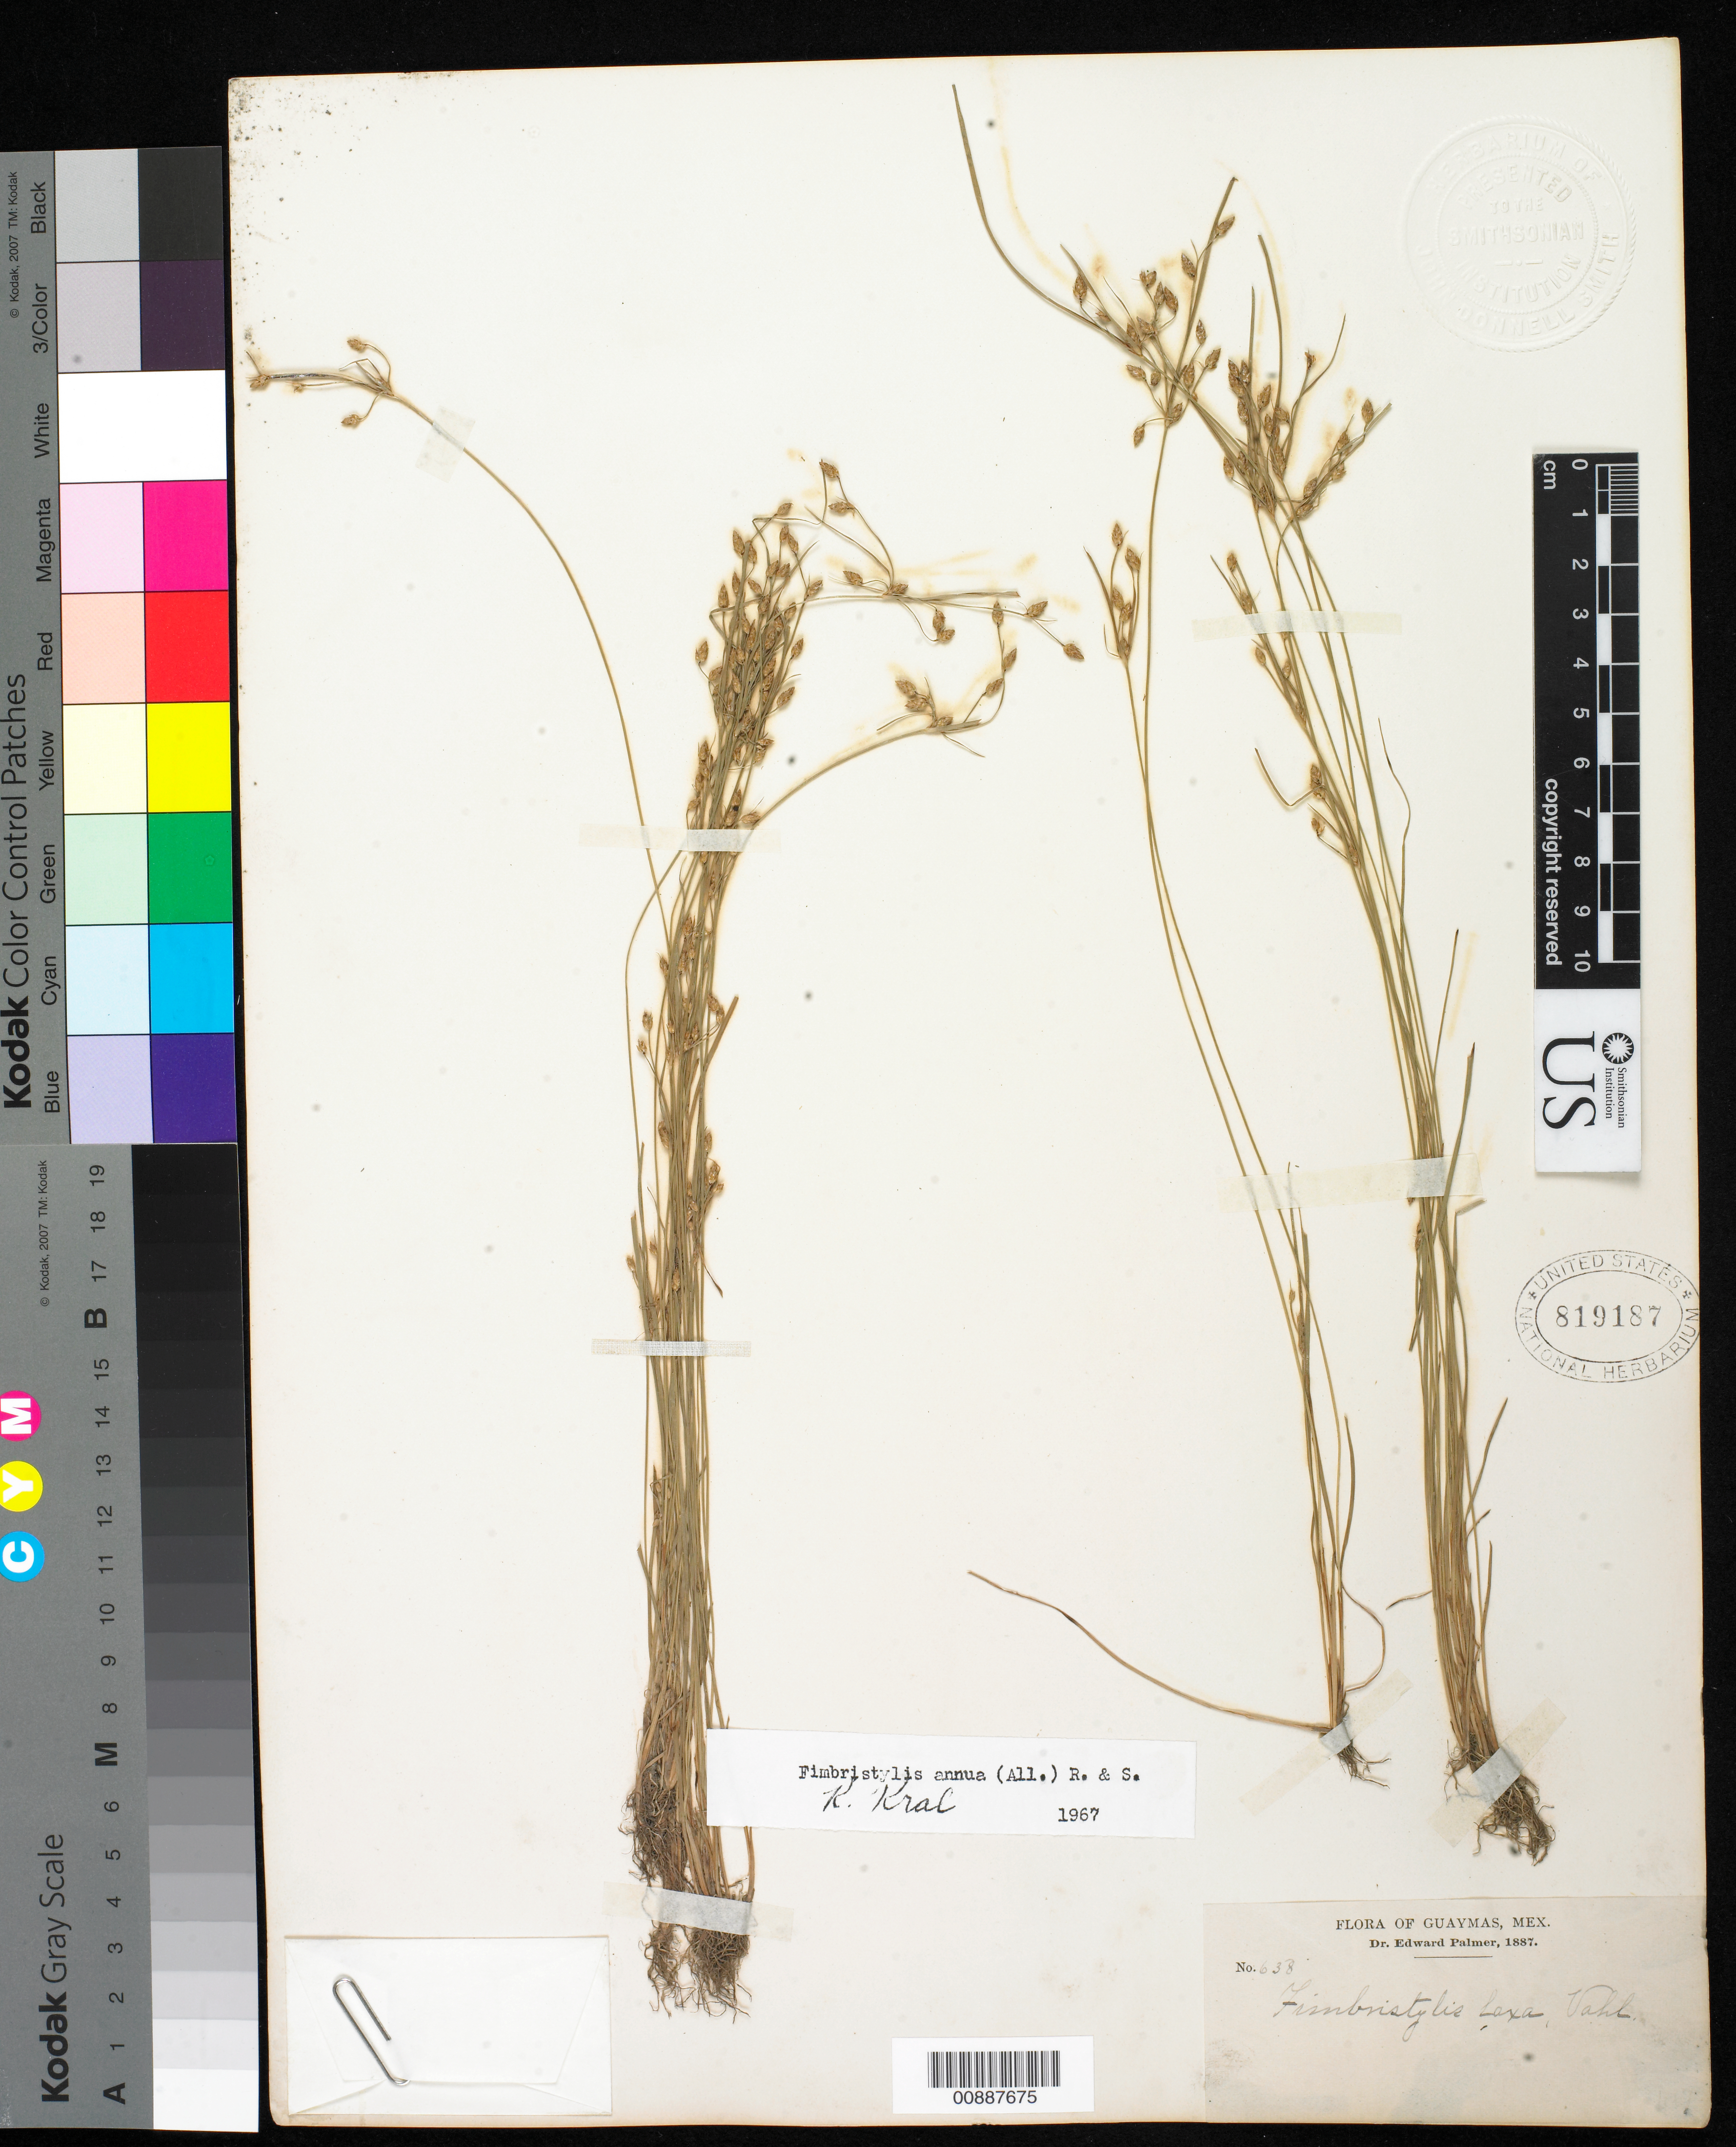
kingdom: Plantae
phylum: Tracheophyta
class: Liliopsida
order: Poales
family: Cyperaceae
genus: Fimbristylis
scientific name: Fimbristylis annua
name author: (All.) Roem. & Schult.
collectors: E. Palmer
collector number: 638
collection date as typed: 1887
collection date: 1887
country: Mexico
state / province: Sonora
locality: Guaymas, Sonora.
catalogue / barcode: US 819187